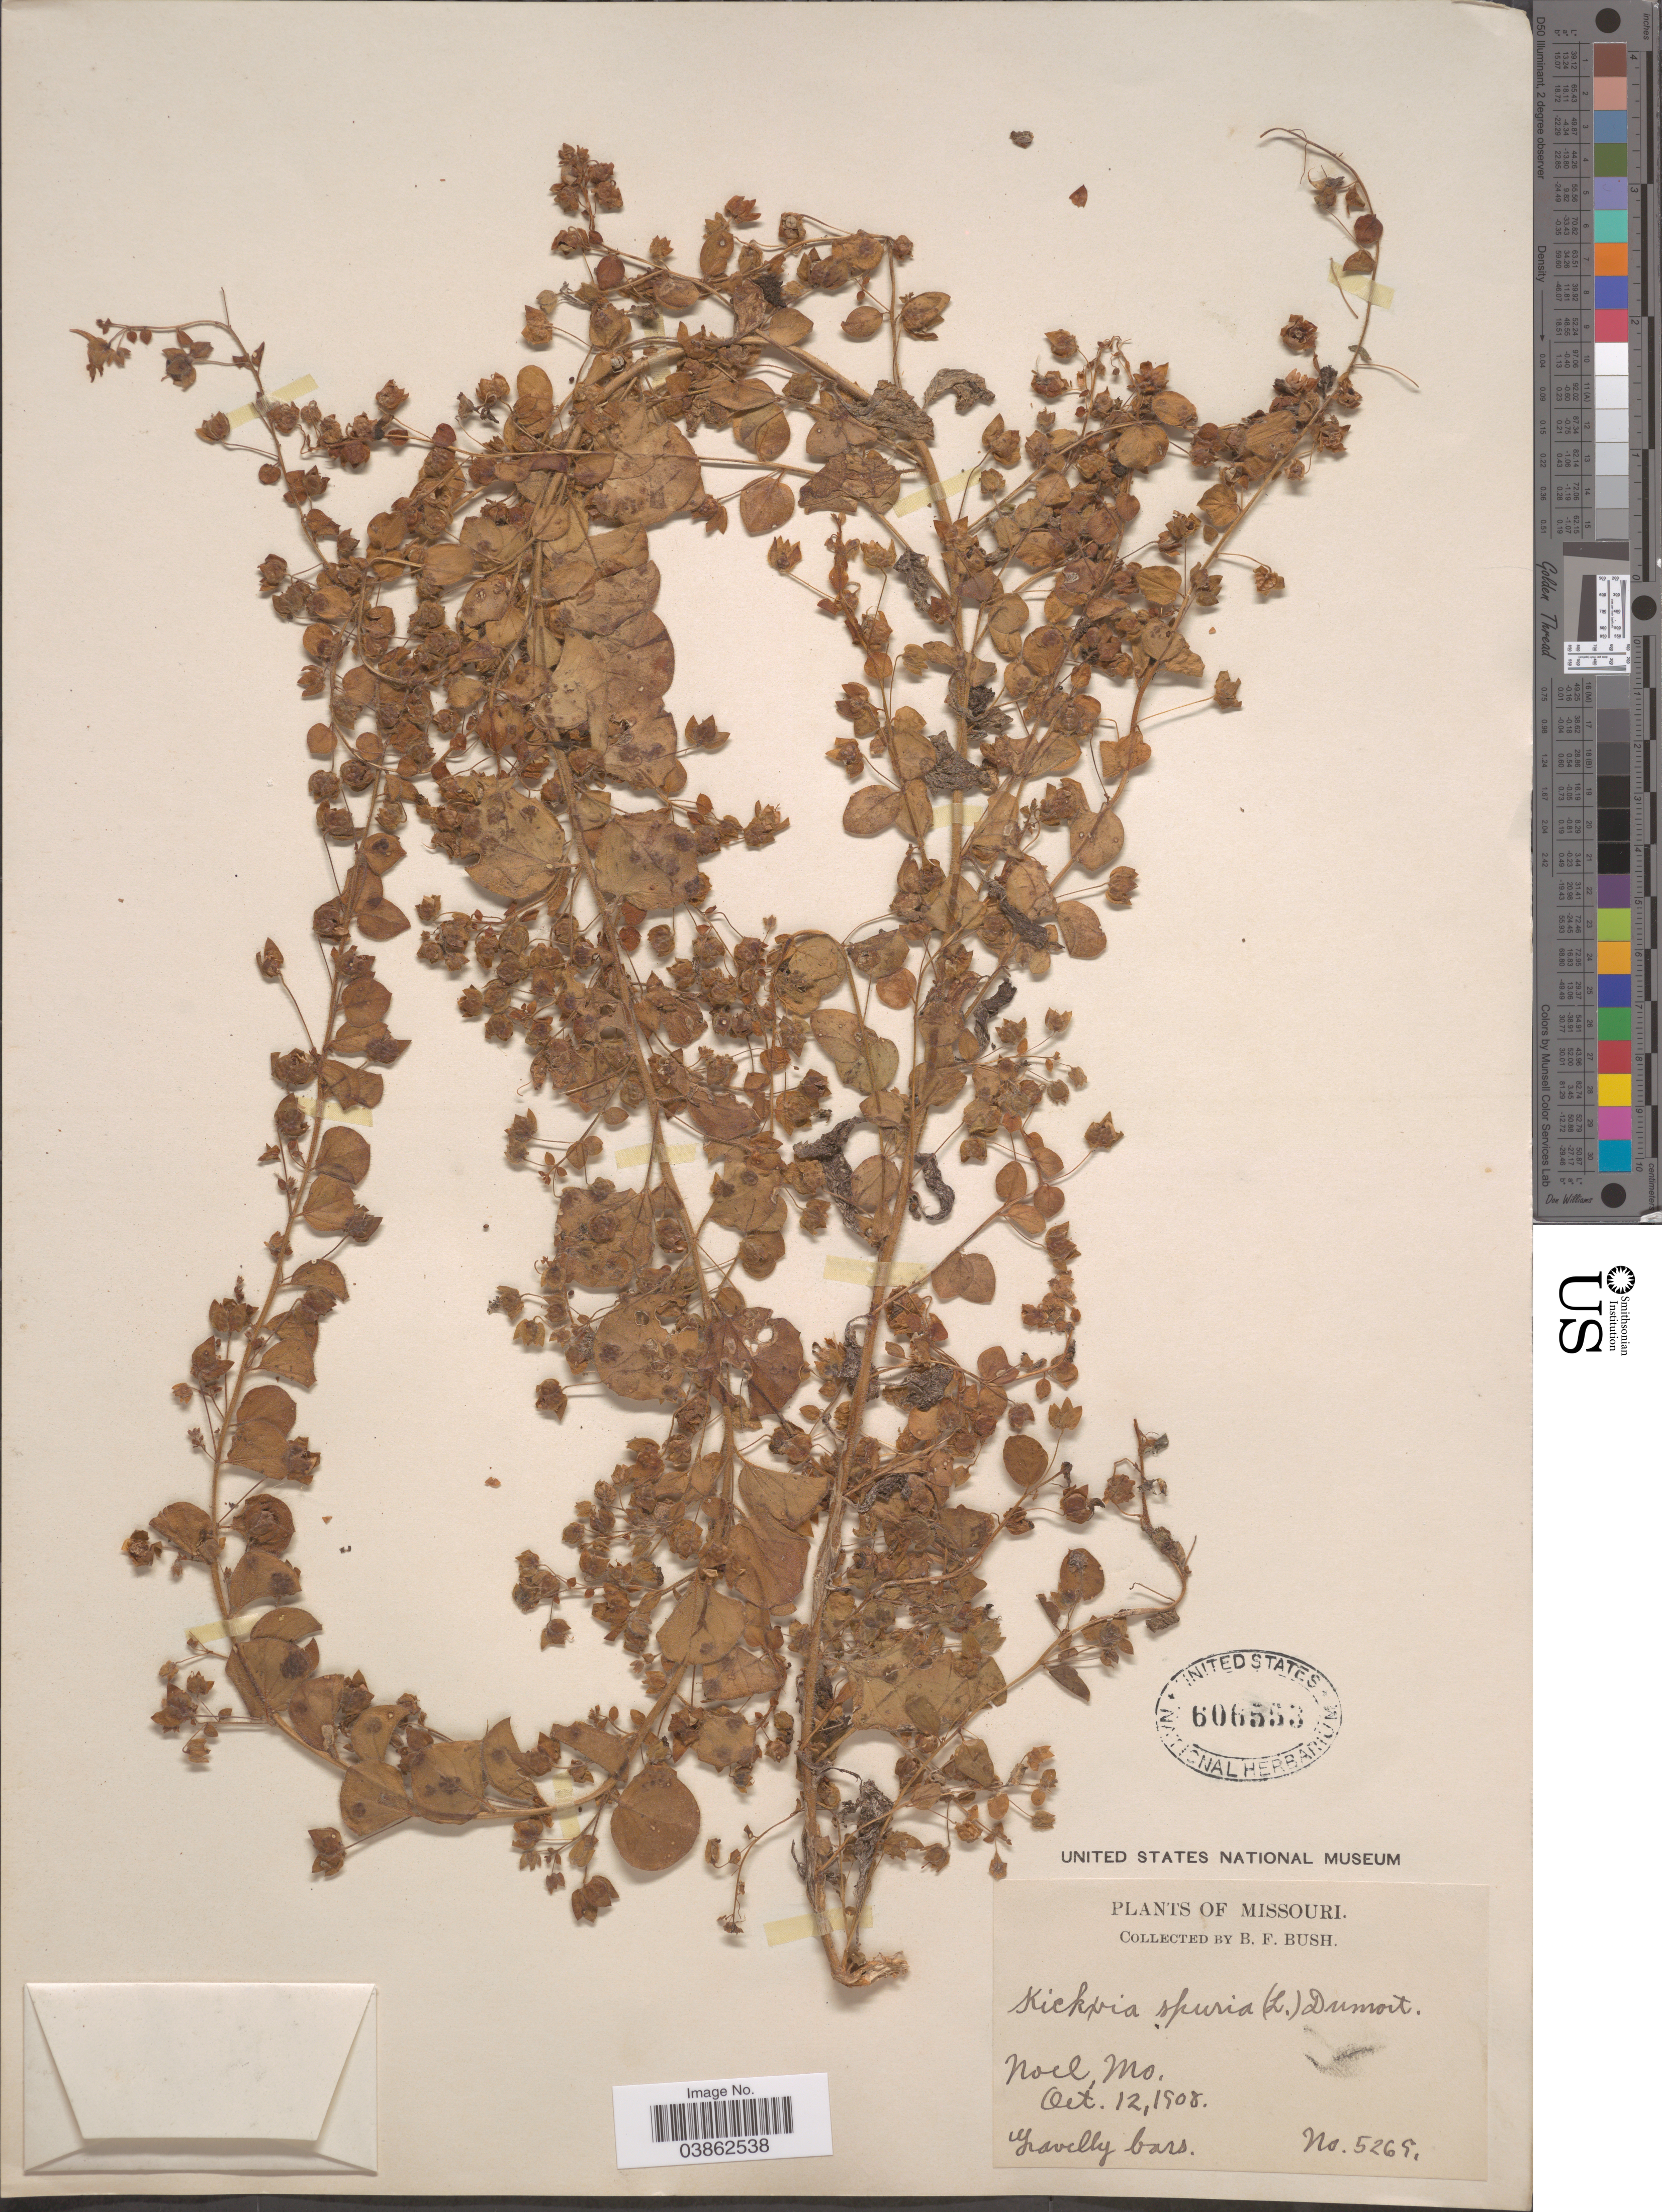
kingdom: Plantae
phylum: Tracheophyta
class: Magnoliopsida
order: Lamiales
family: Plantaginaceae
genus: Kickxia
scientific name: Kickxia spuria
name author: (L.) Dumort.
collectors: B. F. Bush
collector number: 5269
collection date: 1908-10-12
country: United States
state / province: Missouri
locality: Noel.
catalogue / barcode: US 606553